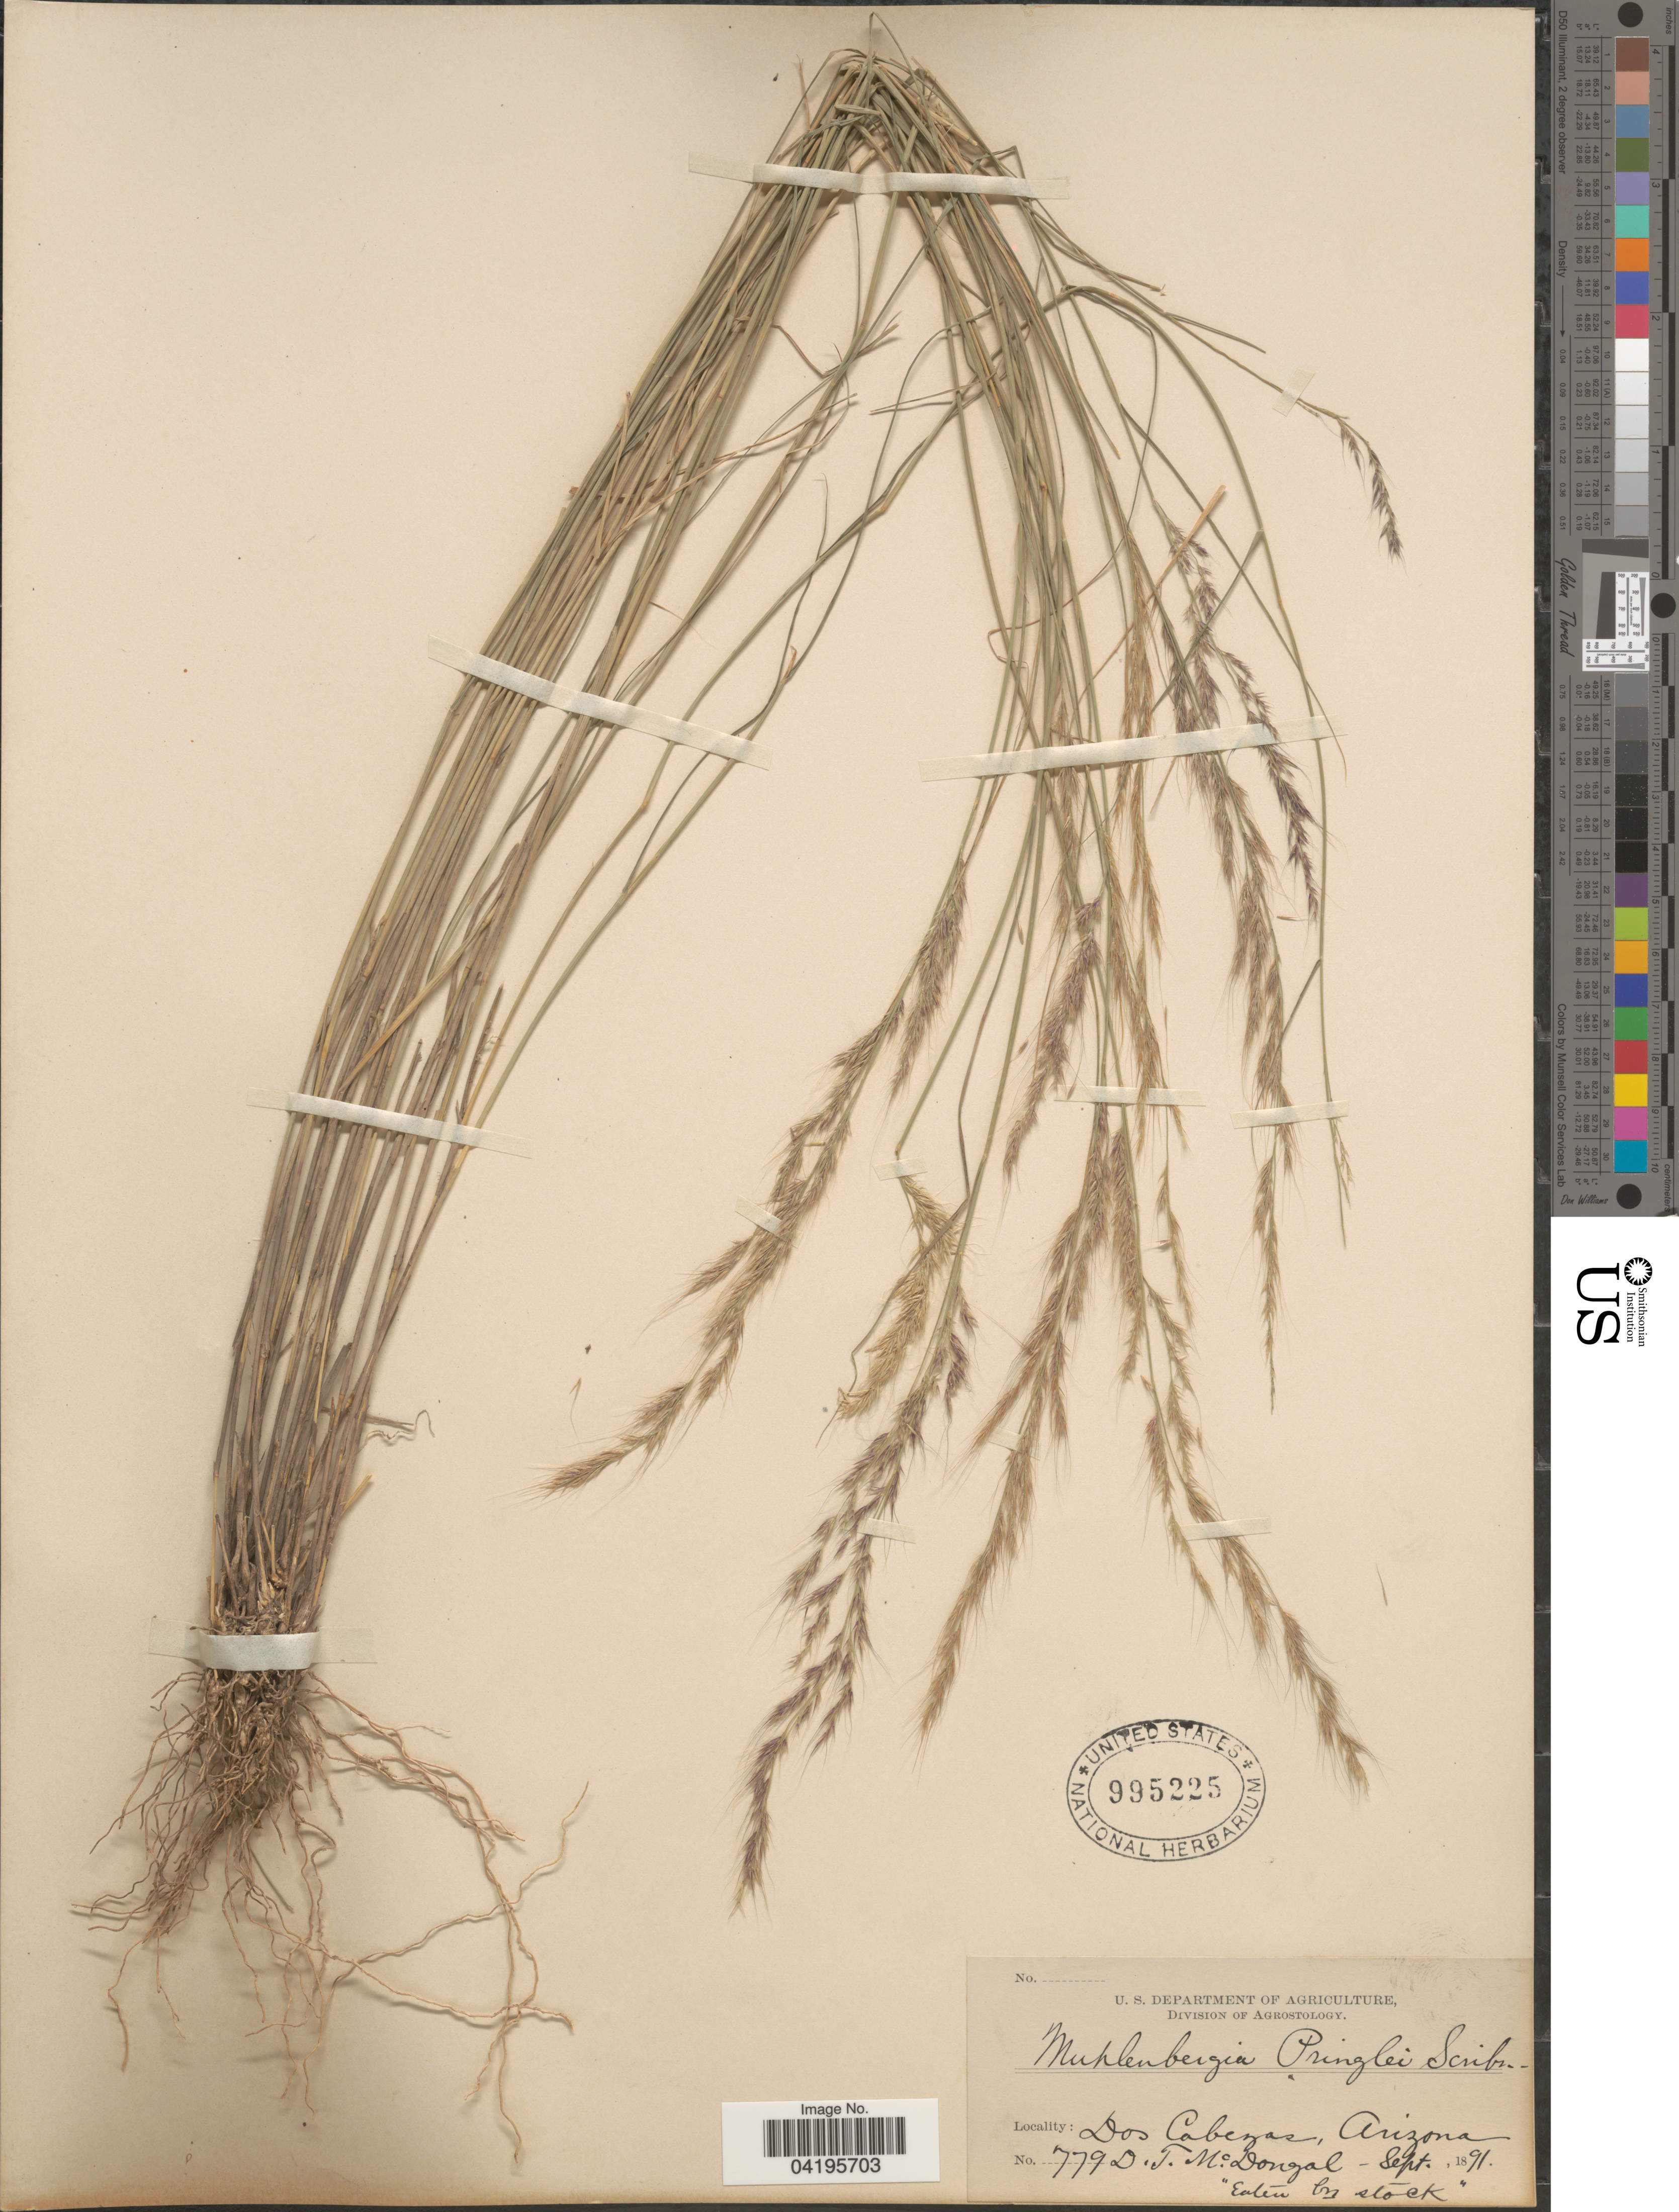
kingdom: Plantae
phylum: Tracheophyta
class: Liliopsida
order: Poales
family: Poaceae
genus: Muhlenbergia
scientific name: Muhlenbergia pauciflora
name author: Buckley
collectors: D. McDougal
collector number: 779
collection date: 1891-09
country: United States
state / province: Arizona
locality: Dos Cabezas.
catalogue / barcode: US 995225